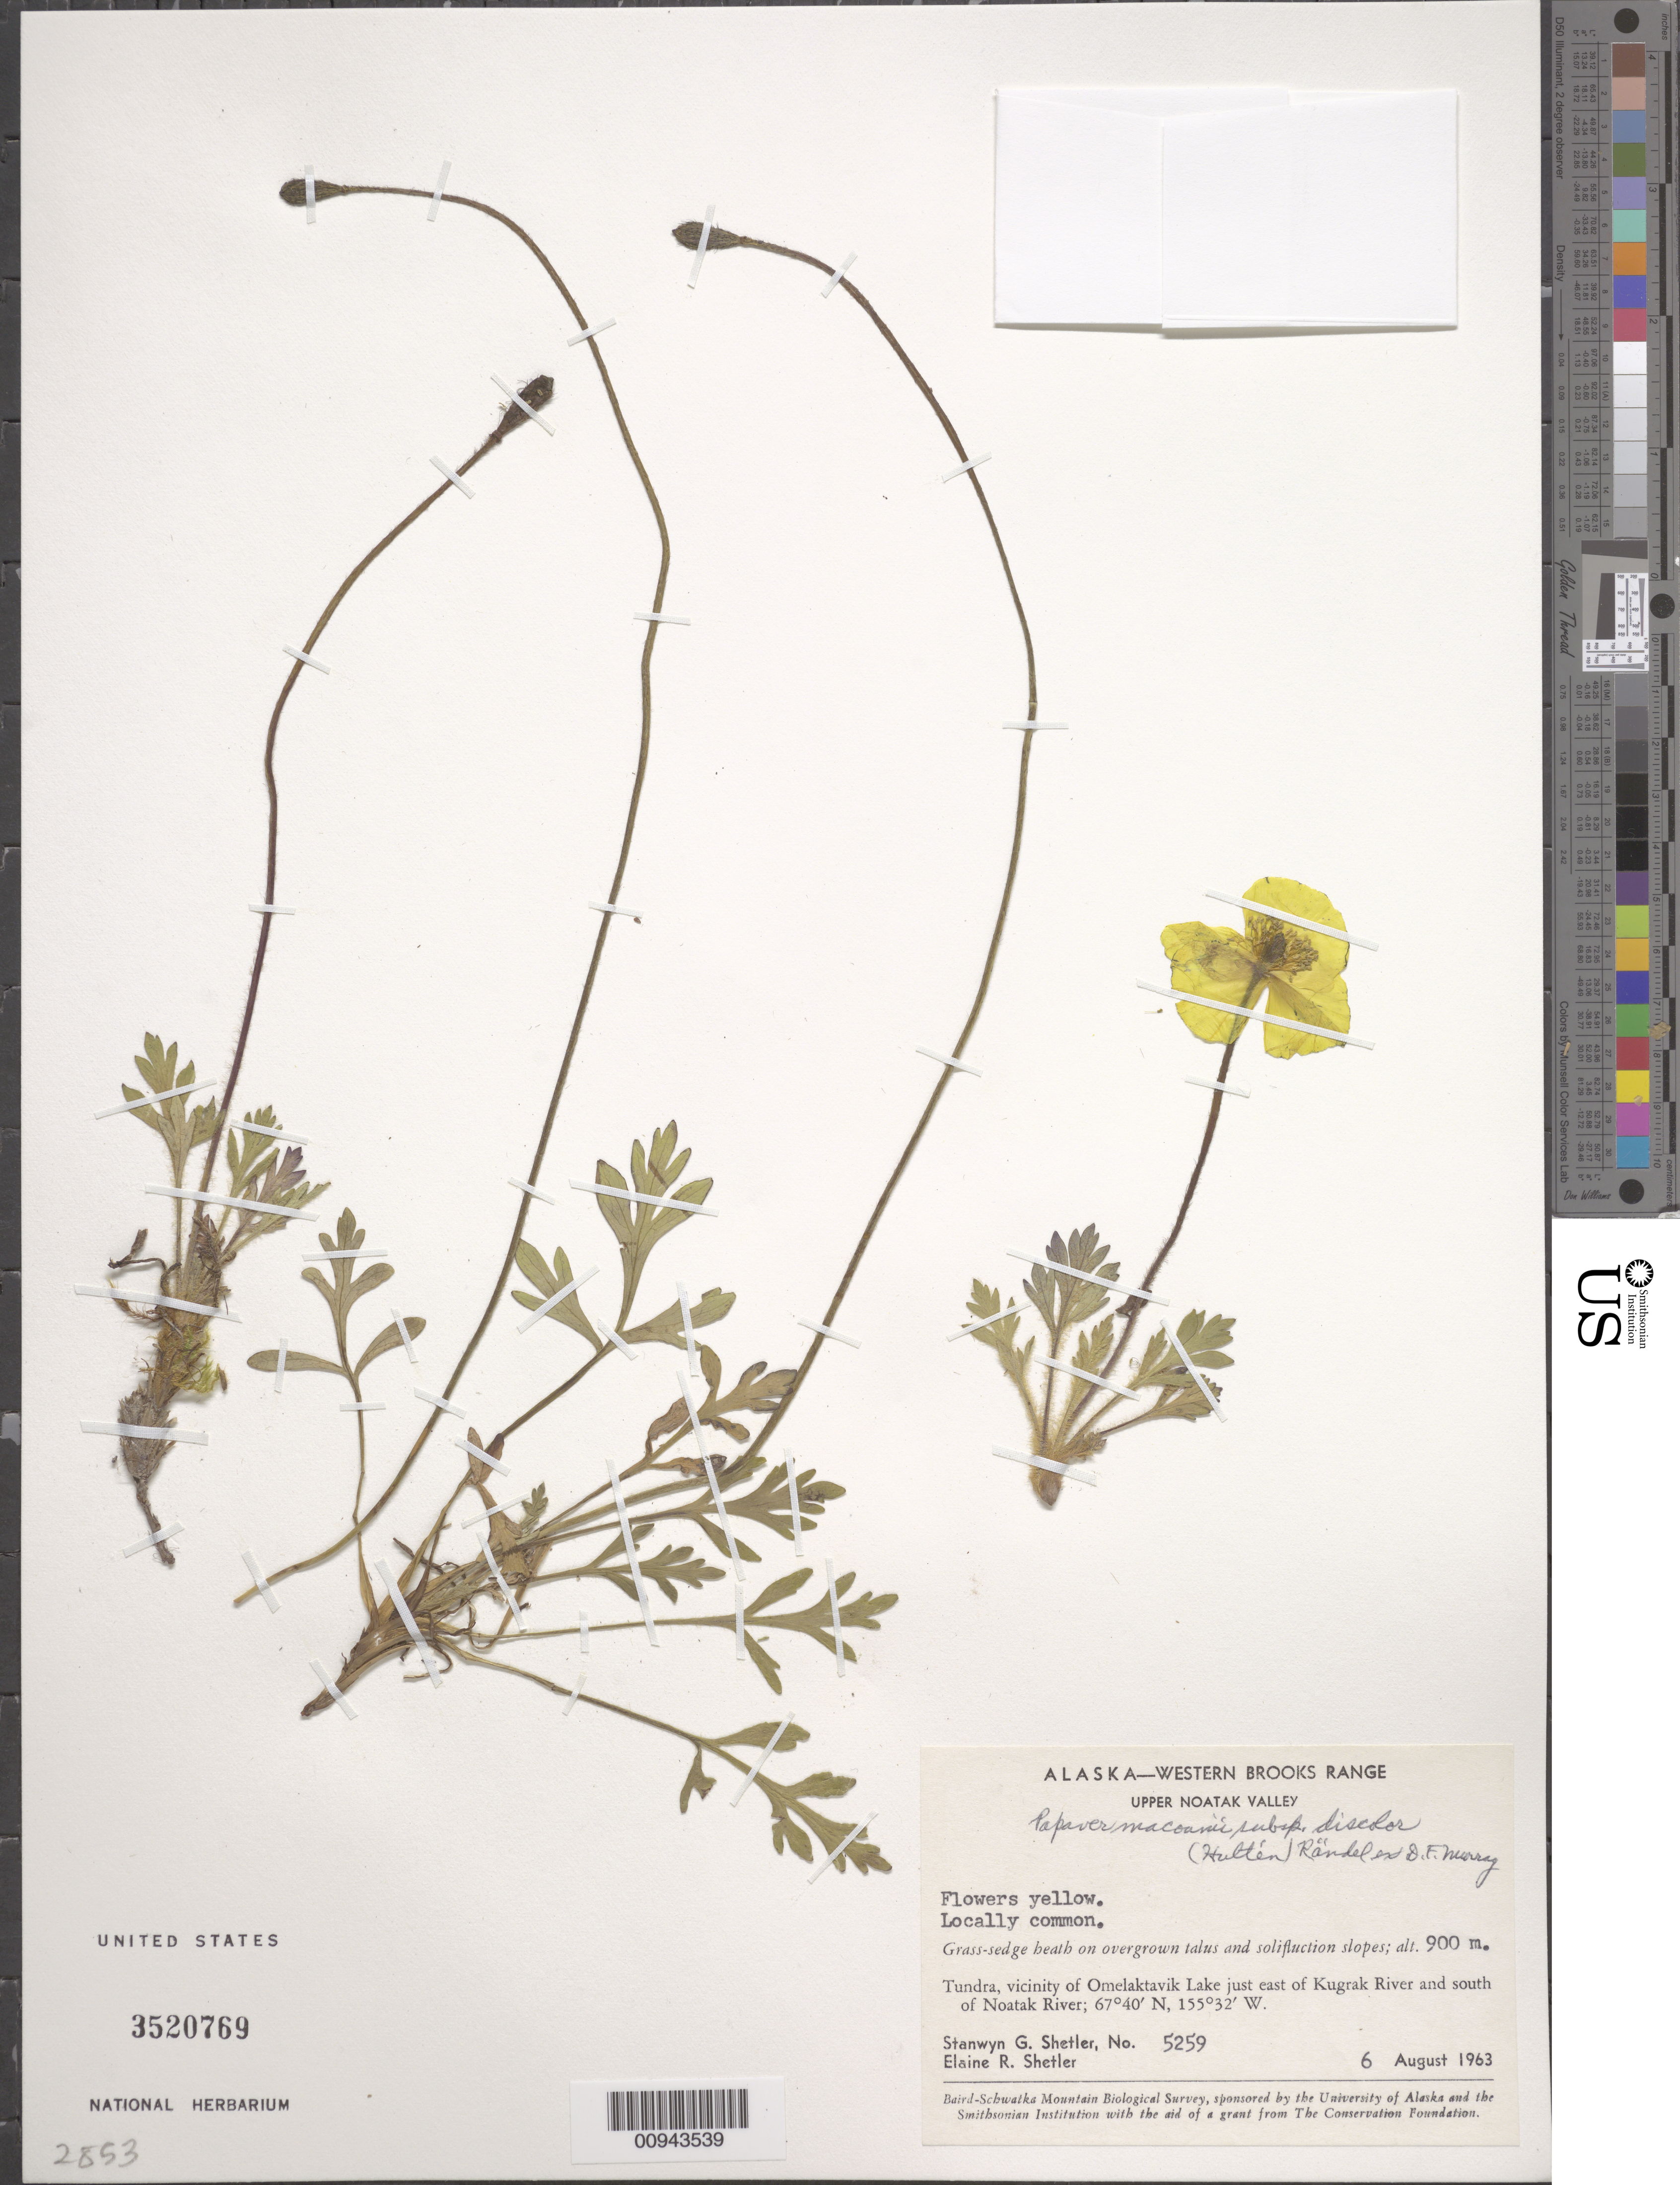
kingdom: Plantae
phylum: Tracheophyta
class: Magnoliopsida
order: Ranunculales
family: Papaveraceae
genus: Papaver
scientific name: Papaver macounii subsp. discolor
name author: (Hultén) Rändel ex D.F. Murray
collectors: S. Shetler & E. R. Shetler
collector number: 5259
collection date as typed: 06 Aug 1963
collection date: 1963-08-06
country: United States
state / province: Alaska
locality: Vicinity of Omelaktavik Lake just east of Kugrak River and south of Noatak River. Western Brooks Range, Upper Noatak Valley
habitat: Tundra. Grass-sedge heath on overgrown talus and solifluction slopes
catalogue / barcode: US 3520769